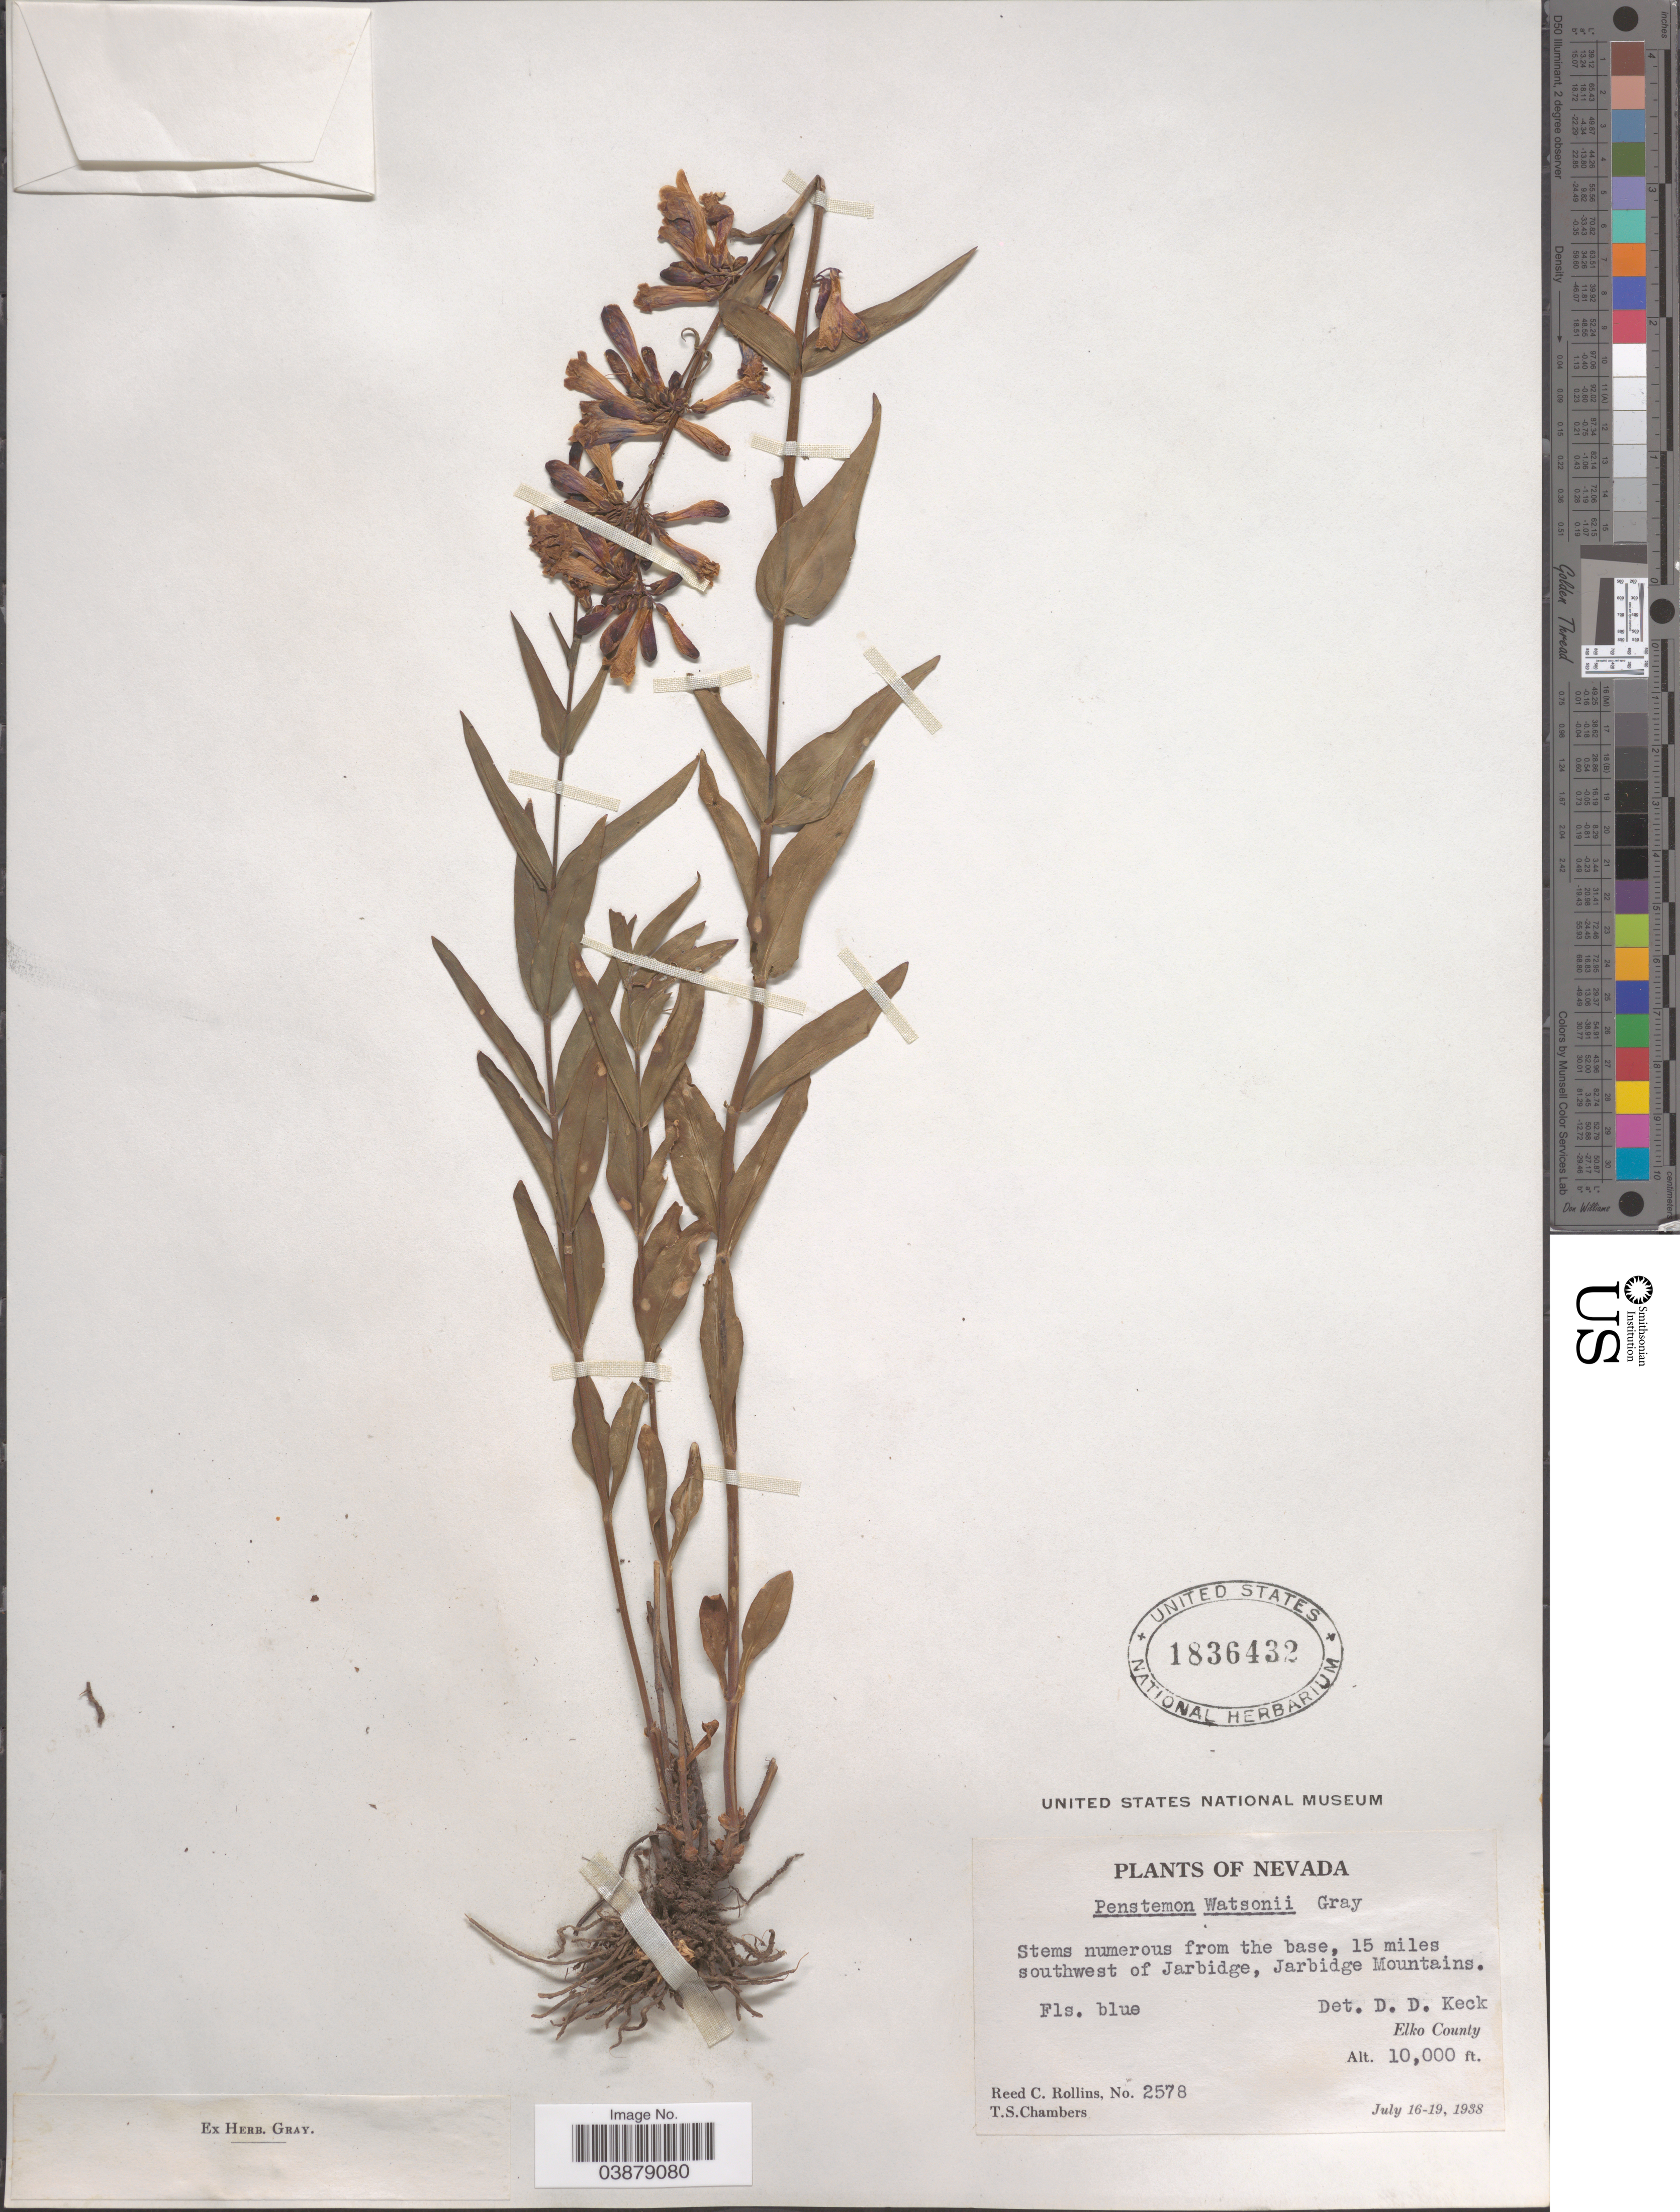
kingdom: Plantae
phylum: Tracheophyta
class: Magnoliopsida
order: Lamiales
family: Plantaginaceae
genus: Penstemon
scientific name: Penstemon watsonii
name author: A. Gray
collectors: R. C. Rollins & T. Chambers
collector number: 2578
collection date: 1938-07-16/1938-07-19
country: United States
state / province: Nevada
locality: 15 miles southwest of Jarbridge, Jarbridge Mountains. Elko County.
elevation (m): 3048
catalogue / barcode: US 1836432